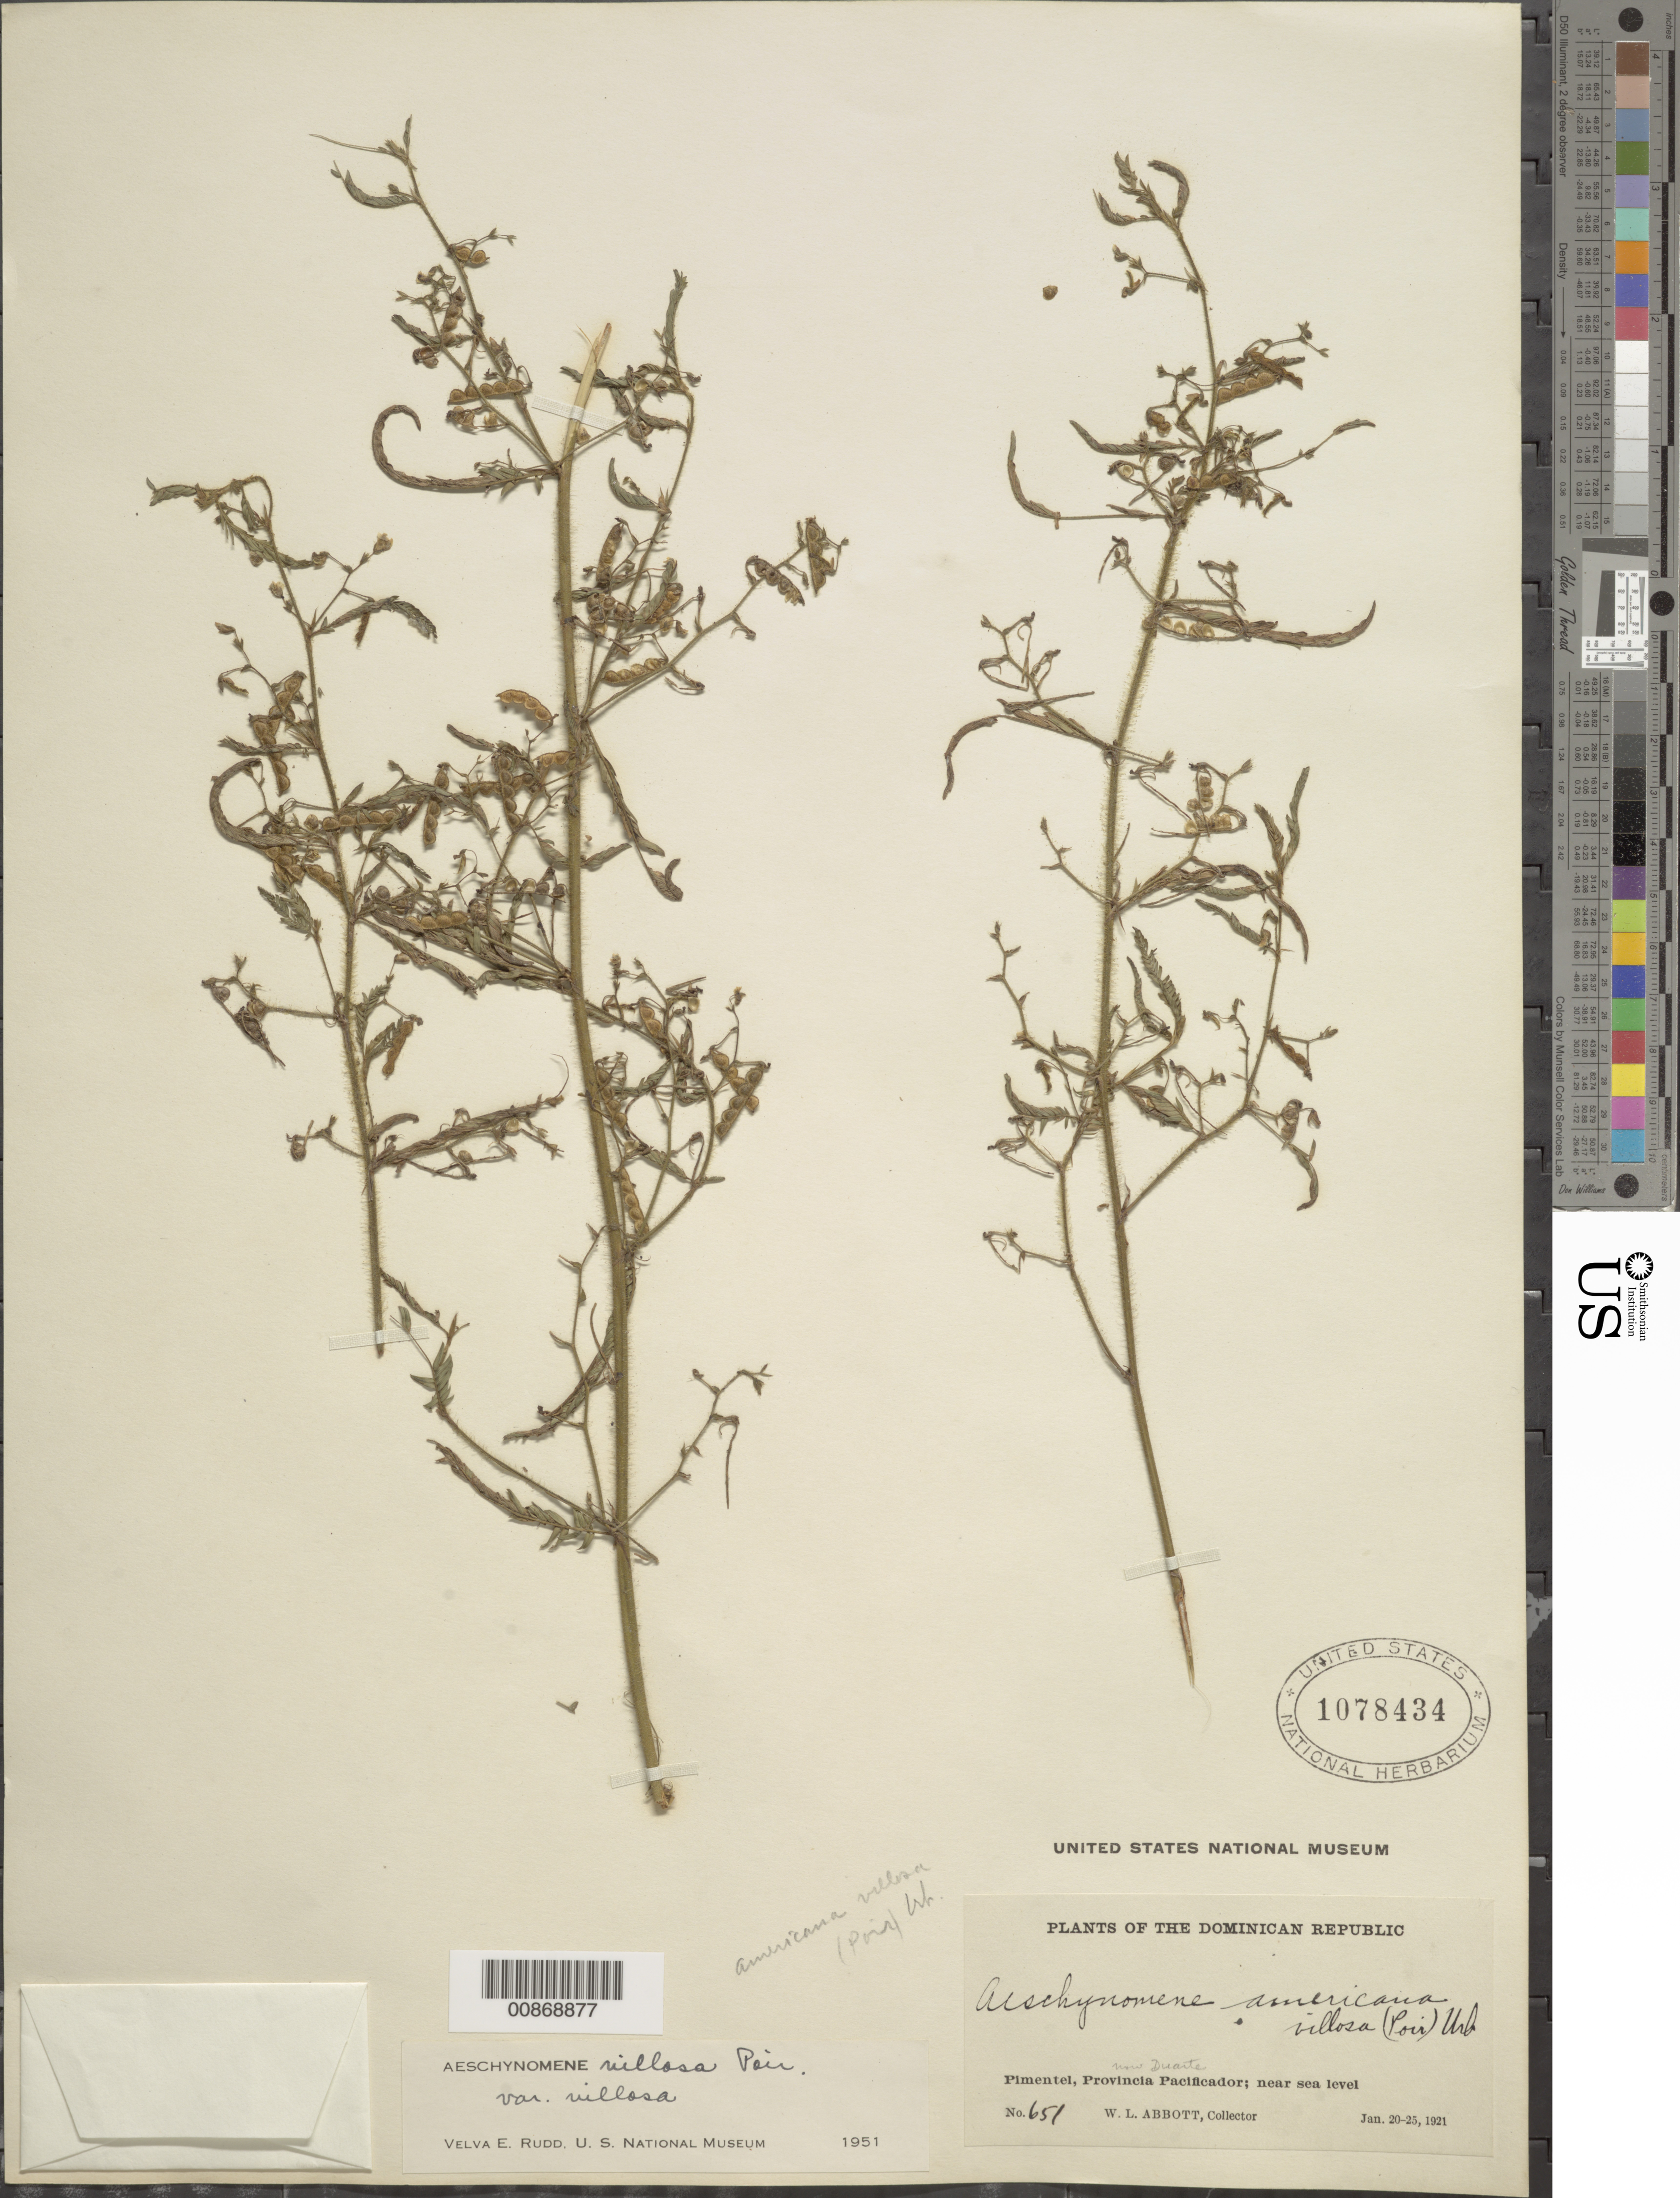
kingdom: Plantae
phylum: Tracheophyta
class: Magnoliopsida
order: Fabales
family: Fabaceae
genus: Aeschynomene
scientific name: Aeschynomene villosa var. villosa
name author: Poir.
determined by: Rudd, V. E.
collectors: W. L. Abbott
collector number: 651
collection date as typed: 20 Jan 1921 to 25 Jan 1921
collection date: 1921-01-20/1921-01-25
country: Dominican Republic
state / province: Duarte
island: Hispaniola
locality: Pimentel, Provincia Pacificador (obsolete).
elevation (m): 0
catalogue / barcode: US 1078434